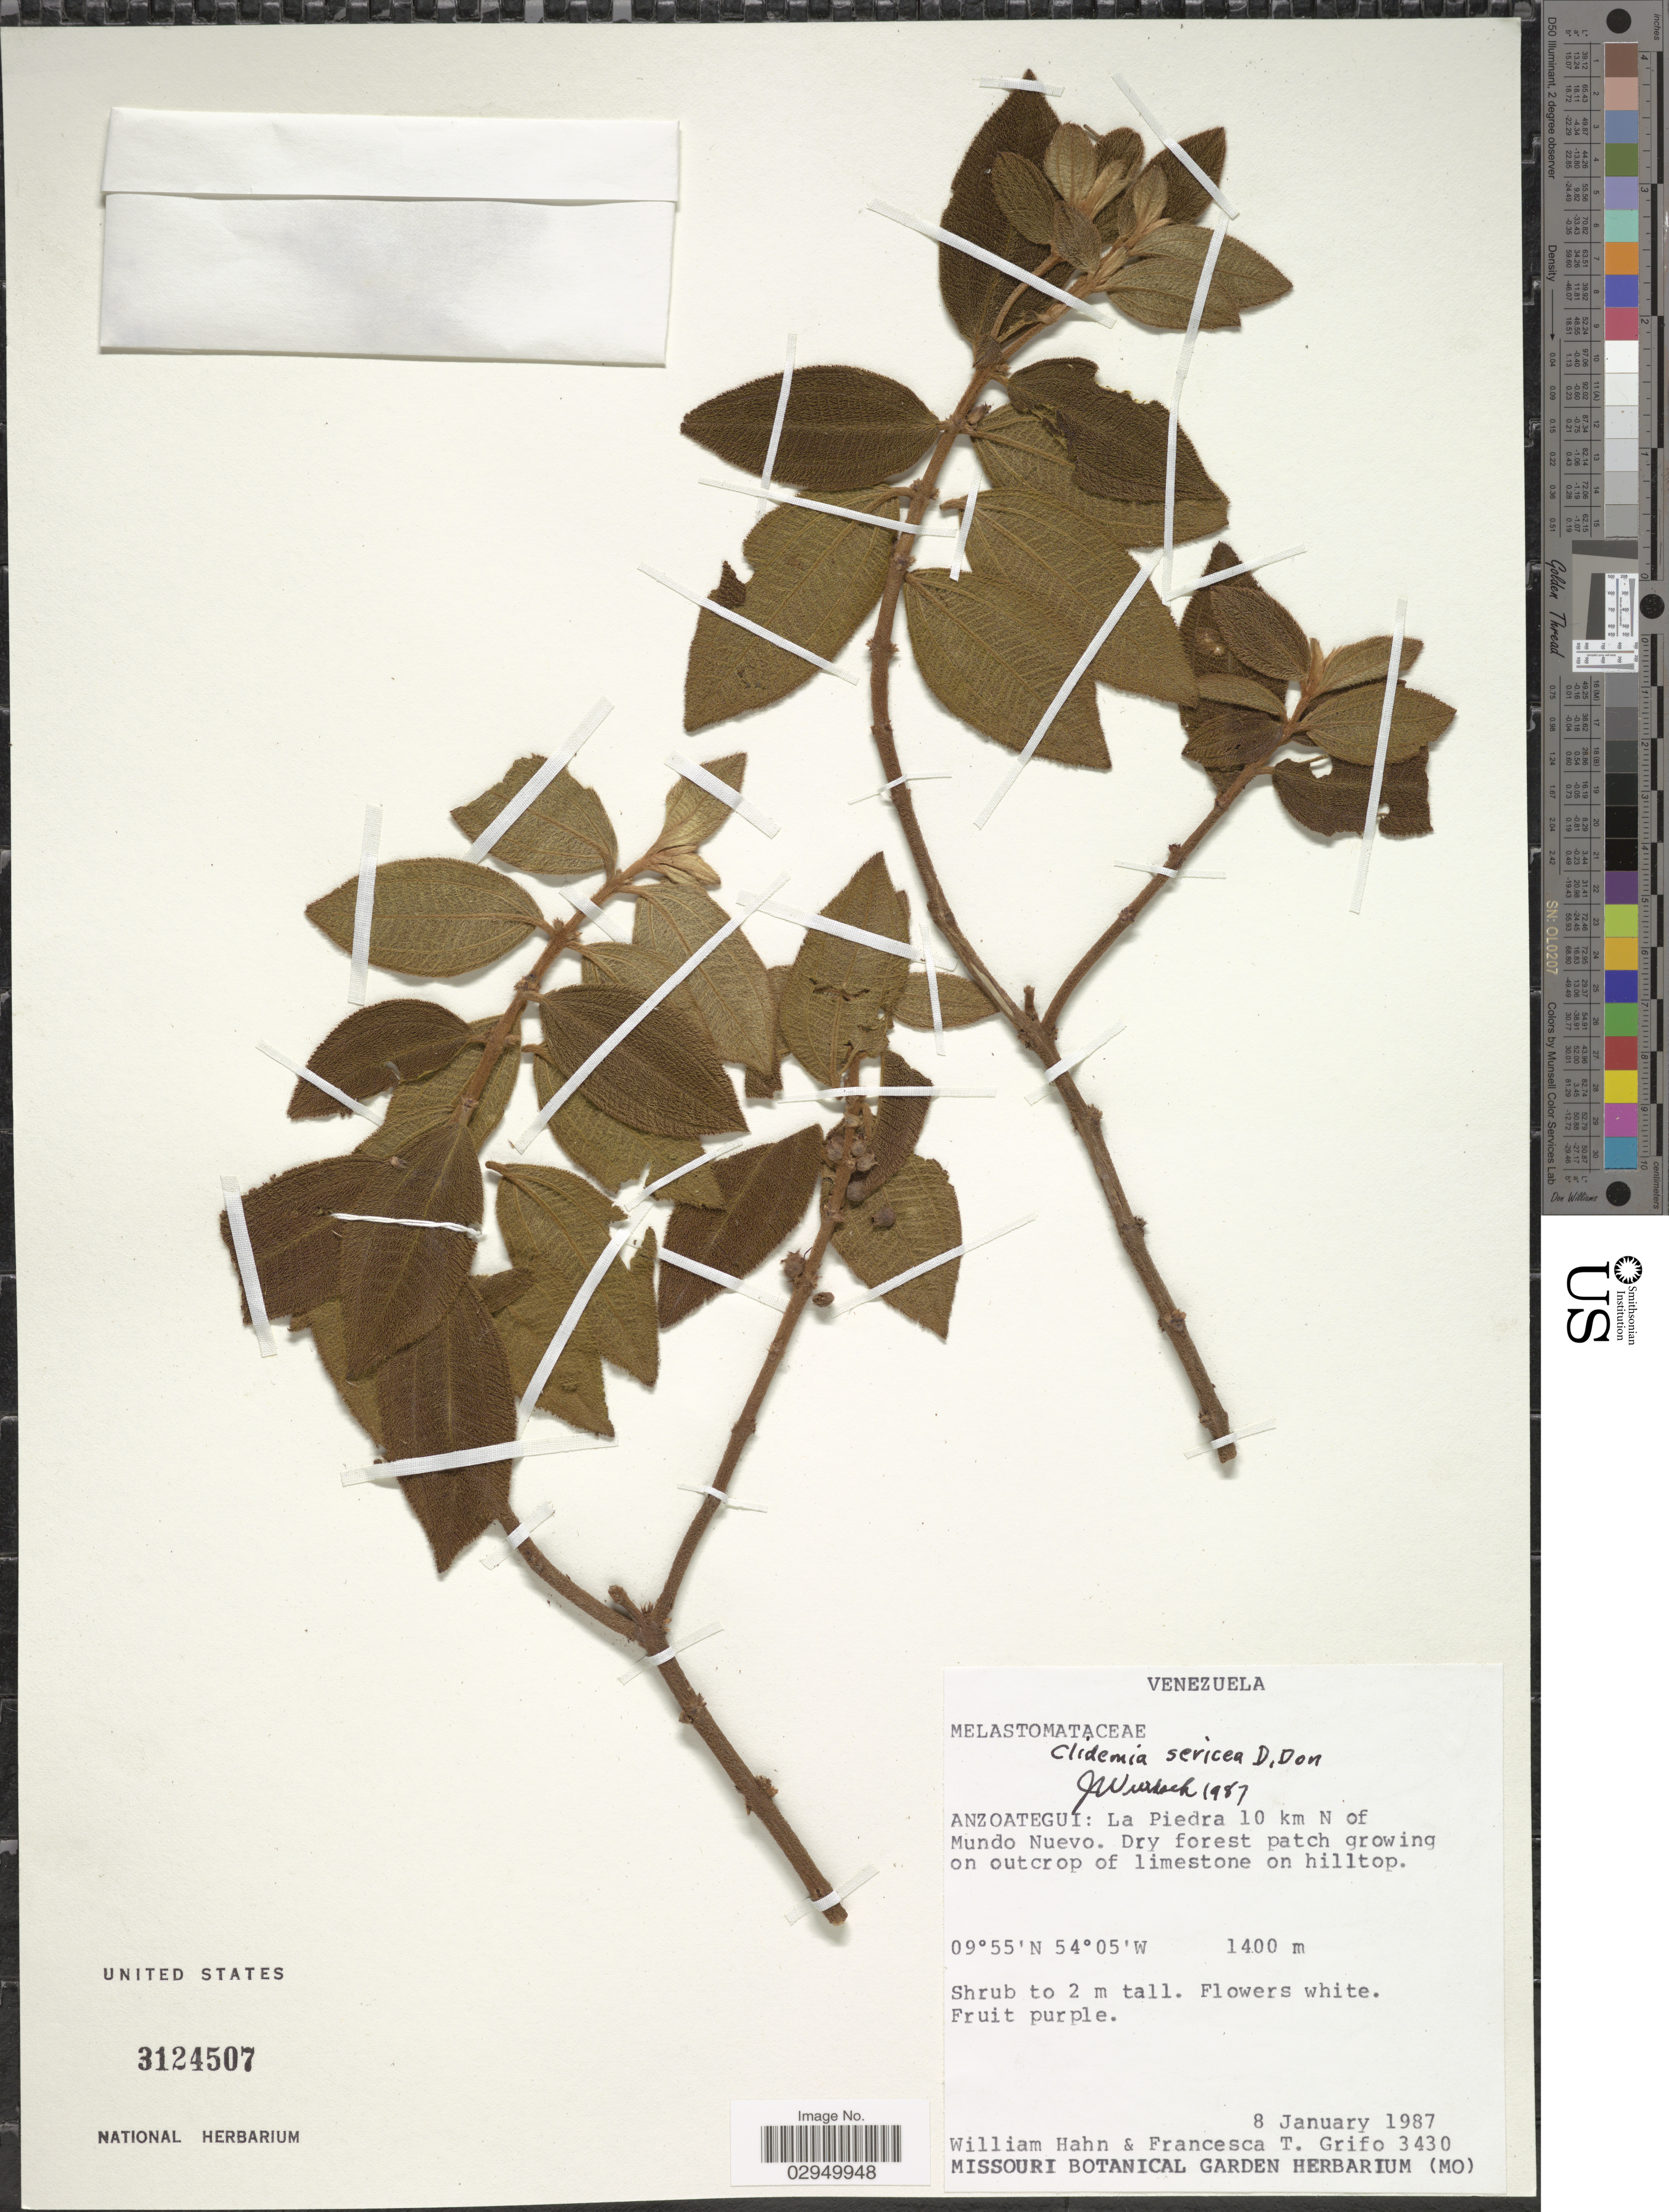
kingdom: Plantae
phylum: Tracheophyta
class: Magnoliopsida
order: Myrtales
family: Melastomataceae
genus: Clidemia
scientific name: Clidemia rubra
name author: (Aubl.) Mart.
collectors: W. Hahn & F. Grifo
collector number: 3430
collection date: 1987-01-08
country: Venezuela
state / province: Anzoategui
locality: La Piedra 10 km N of Mundo Nuevo.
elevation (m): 1400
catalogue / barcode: US 3124507